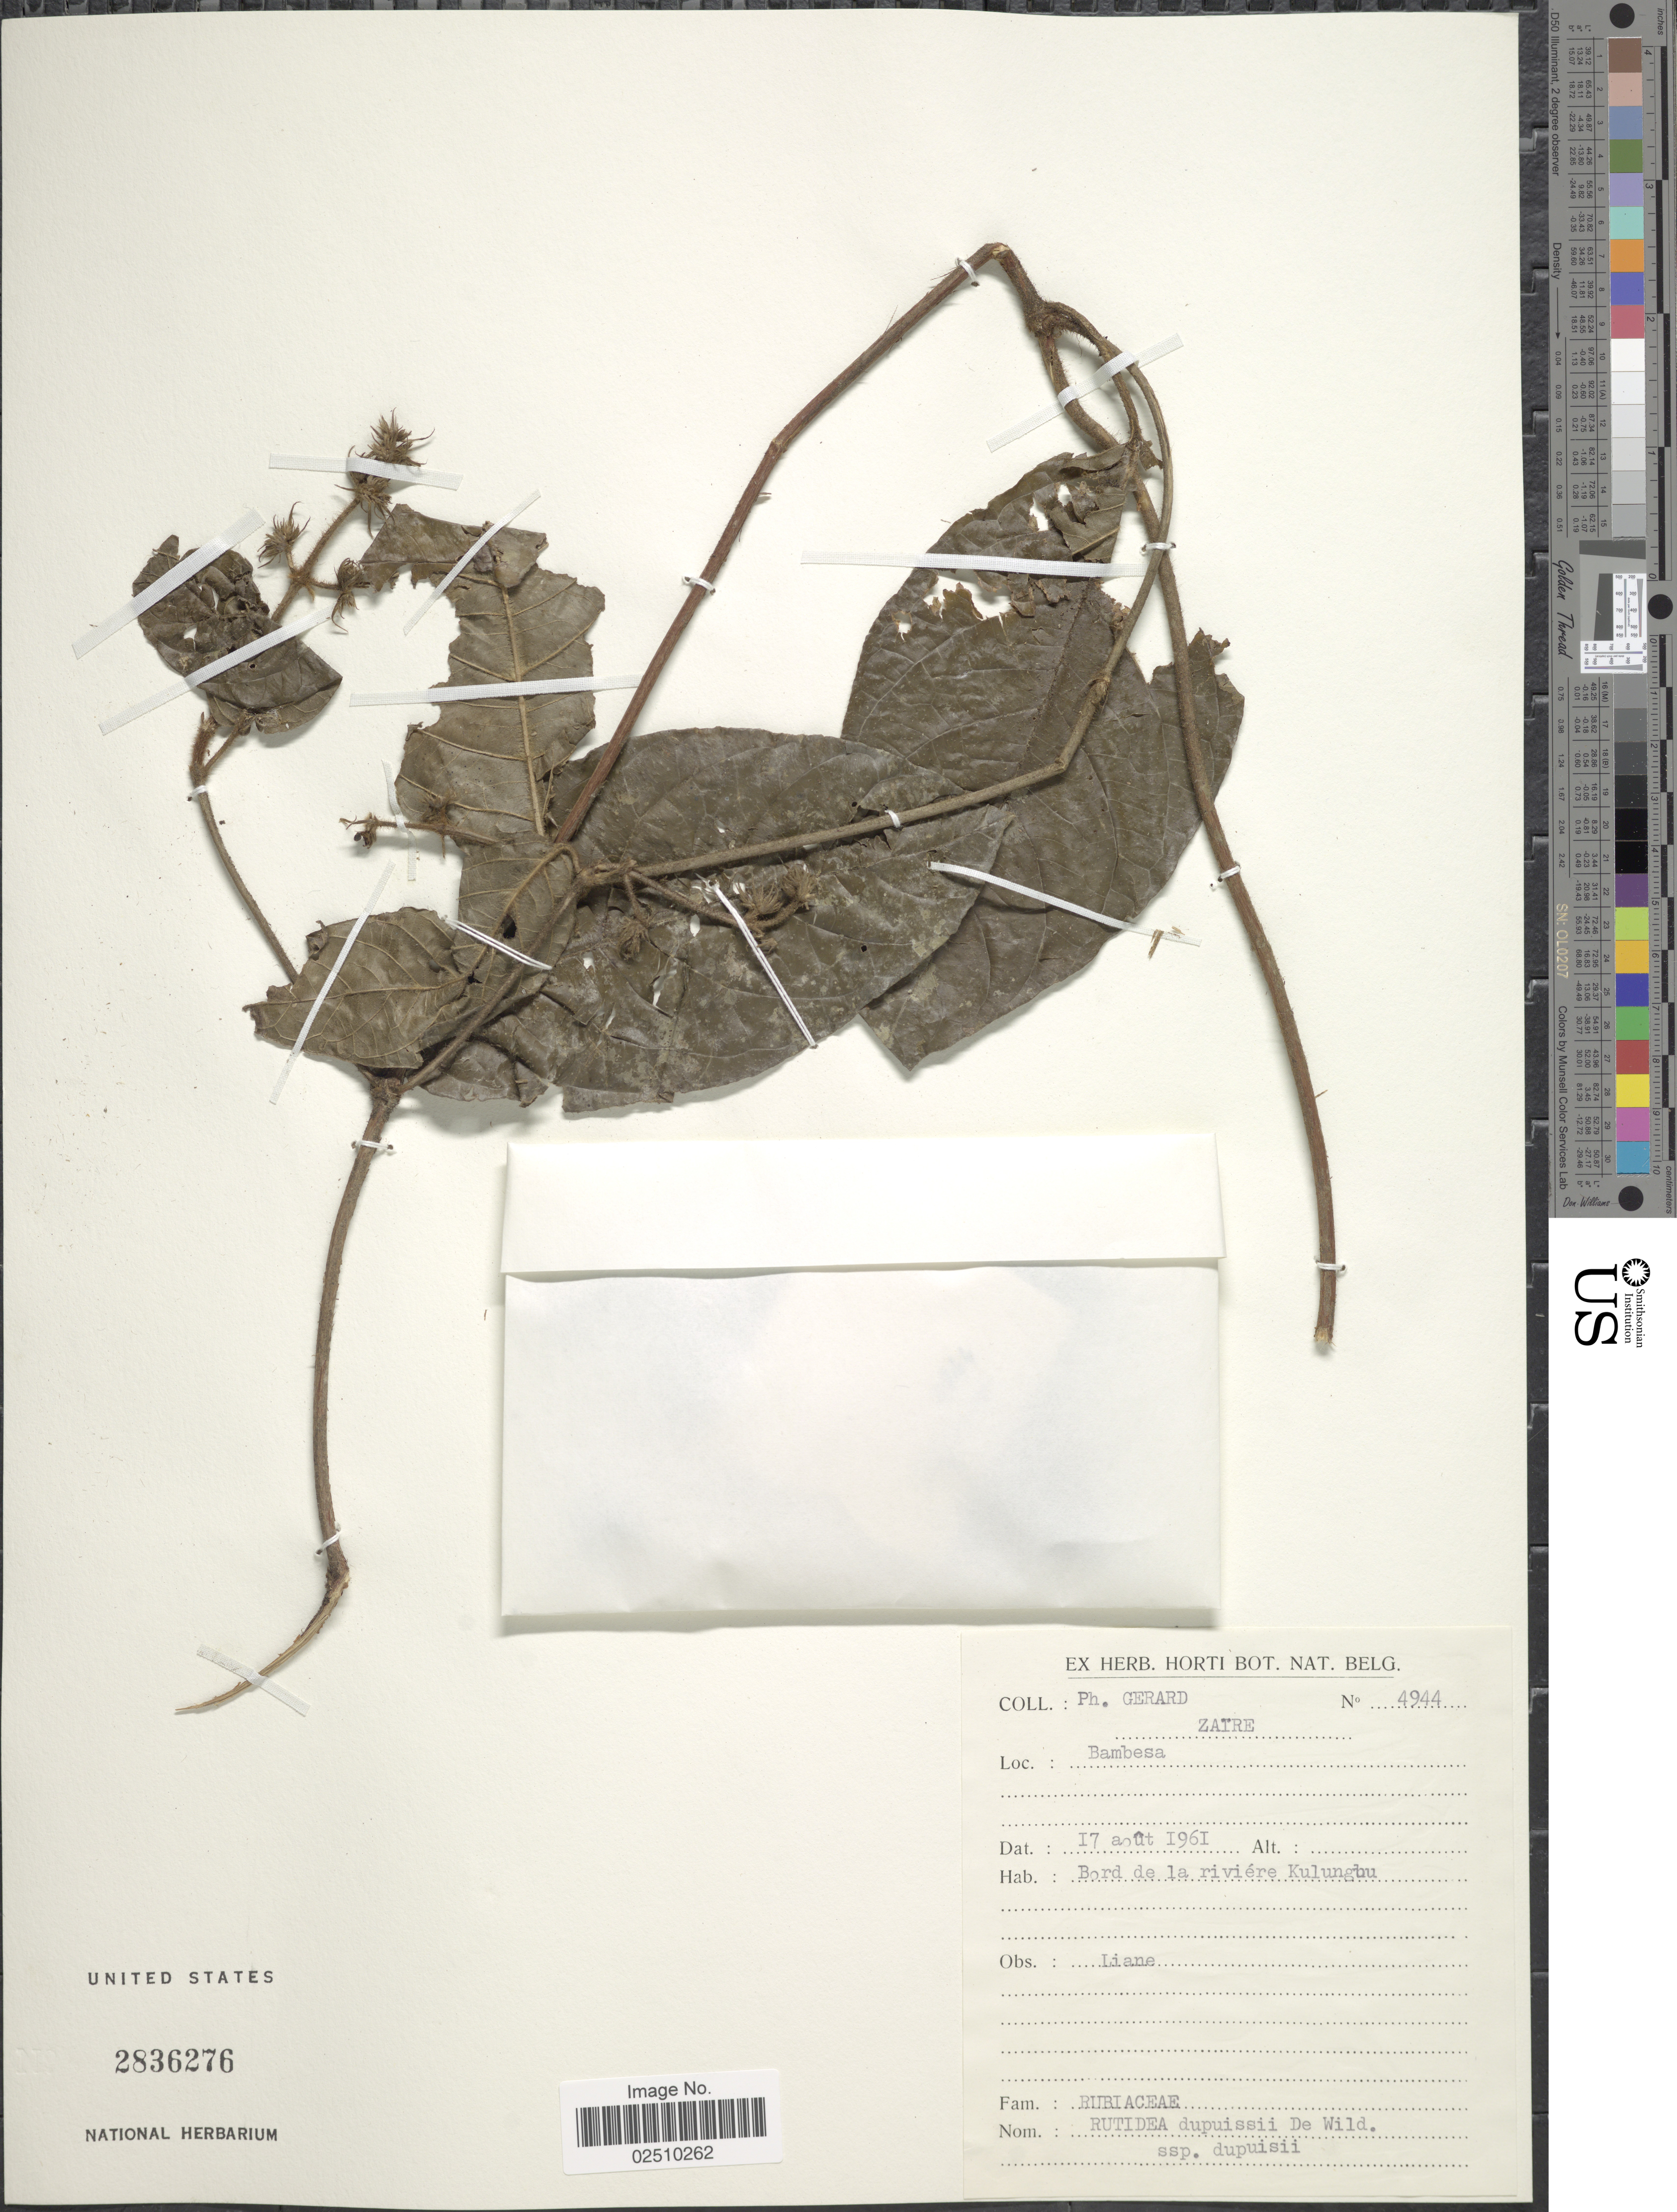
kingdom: Plantae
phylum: Tracheophyta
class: Magnoliopsida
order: Gentianales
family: Rubiaceae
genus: Rutidea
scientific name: Rutidea dupuisii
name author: De Wild.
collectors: P. Gerard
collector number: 4944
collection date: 1961-08-17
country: Angola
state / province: Zaire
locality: Bambesa. Bord de la riviere Kulungbu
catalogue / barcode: US 2836276